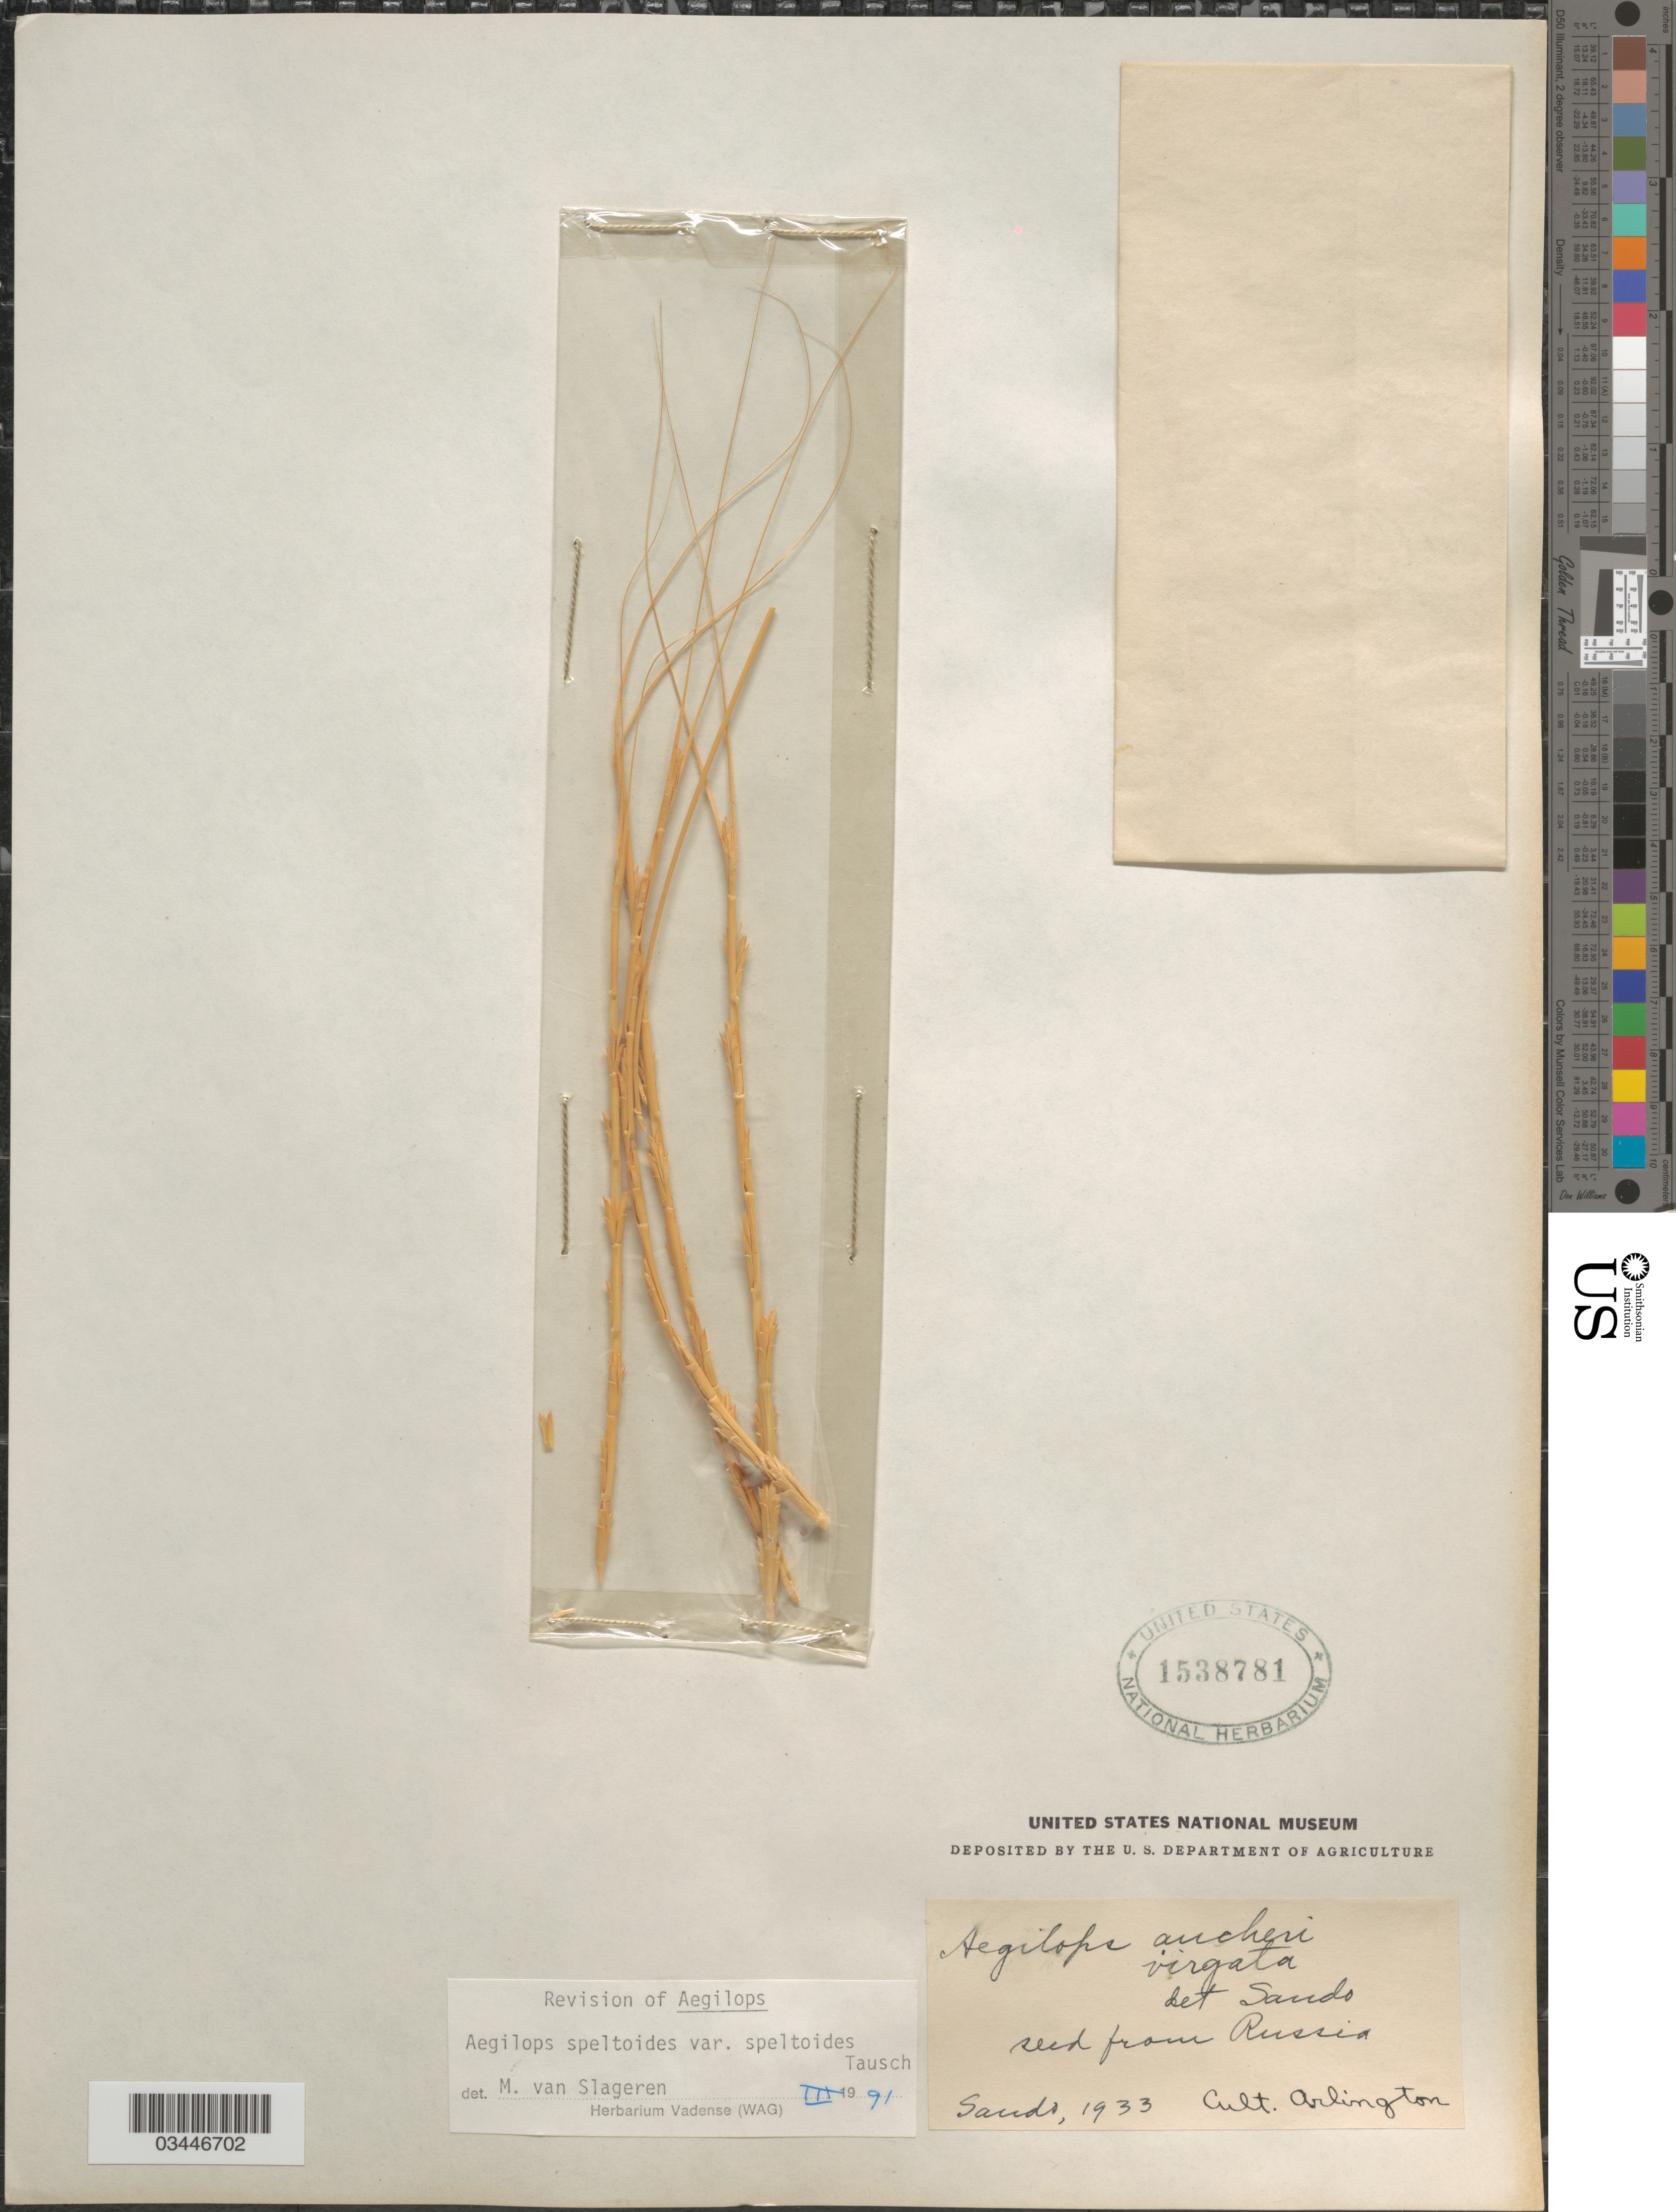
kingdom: Plantae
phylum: Tracheophyta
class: Liliopsida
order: Poales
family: Poaceae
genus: Aegilops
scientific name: Aegilops speltoides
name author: Tausch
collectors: -. Sando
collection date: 1933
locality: Arlington.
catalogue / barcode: US 1538781